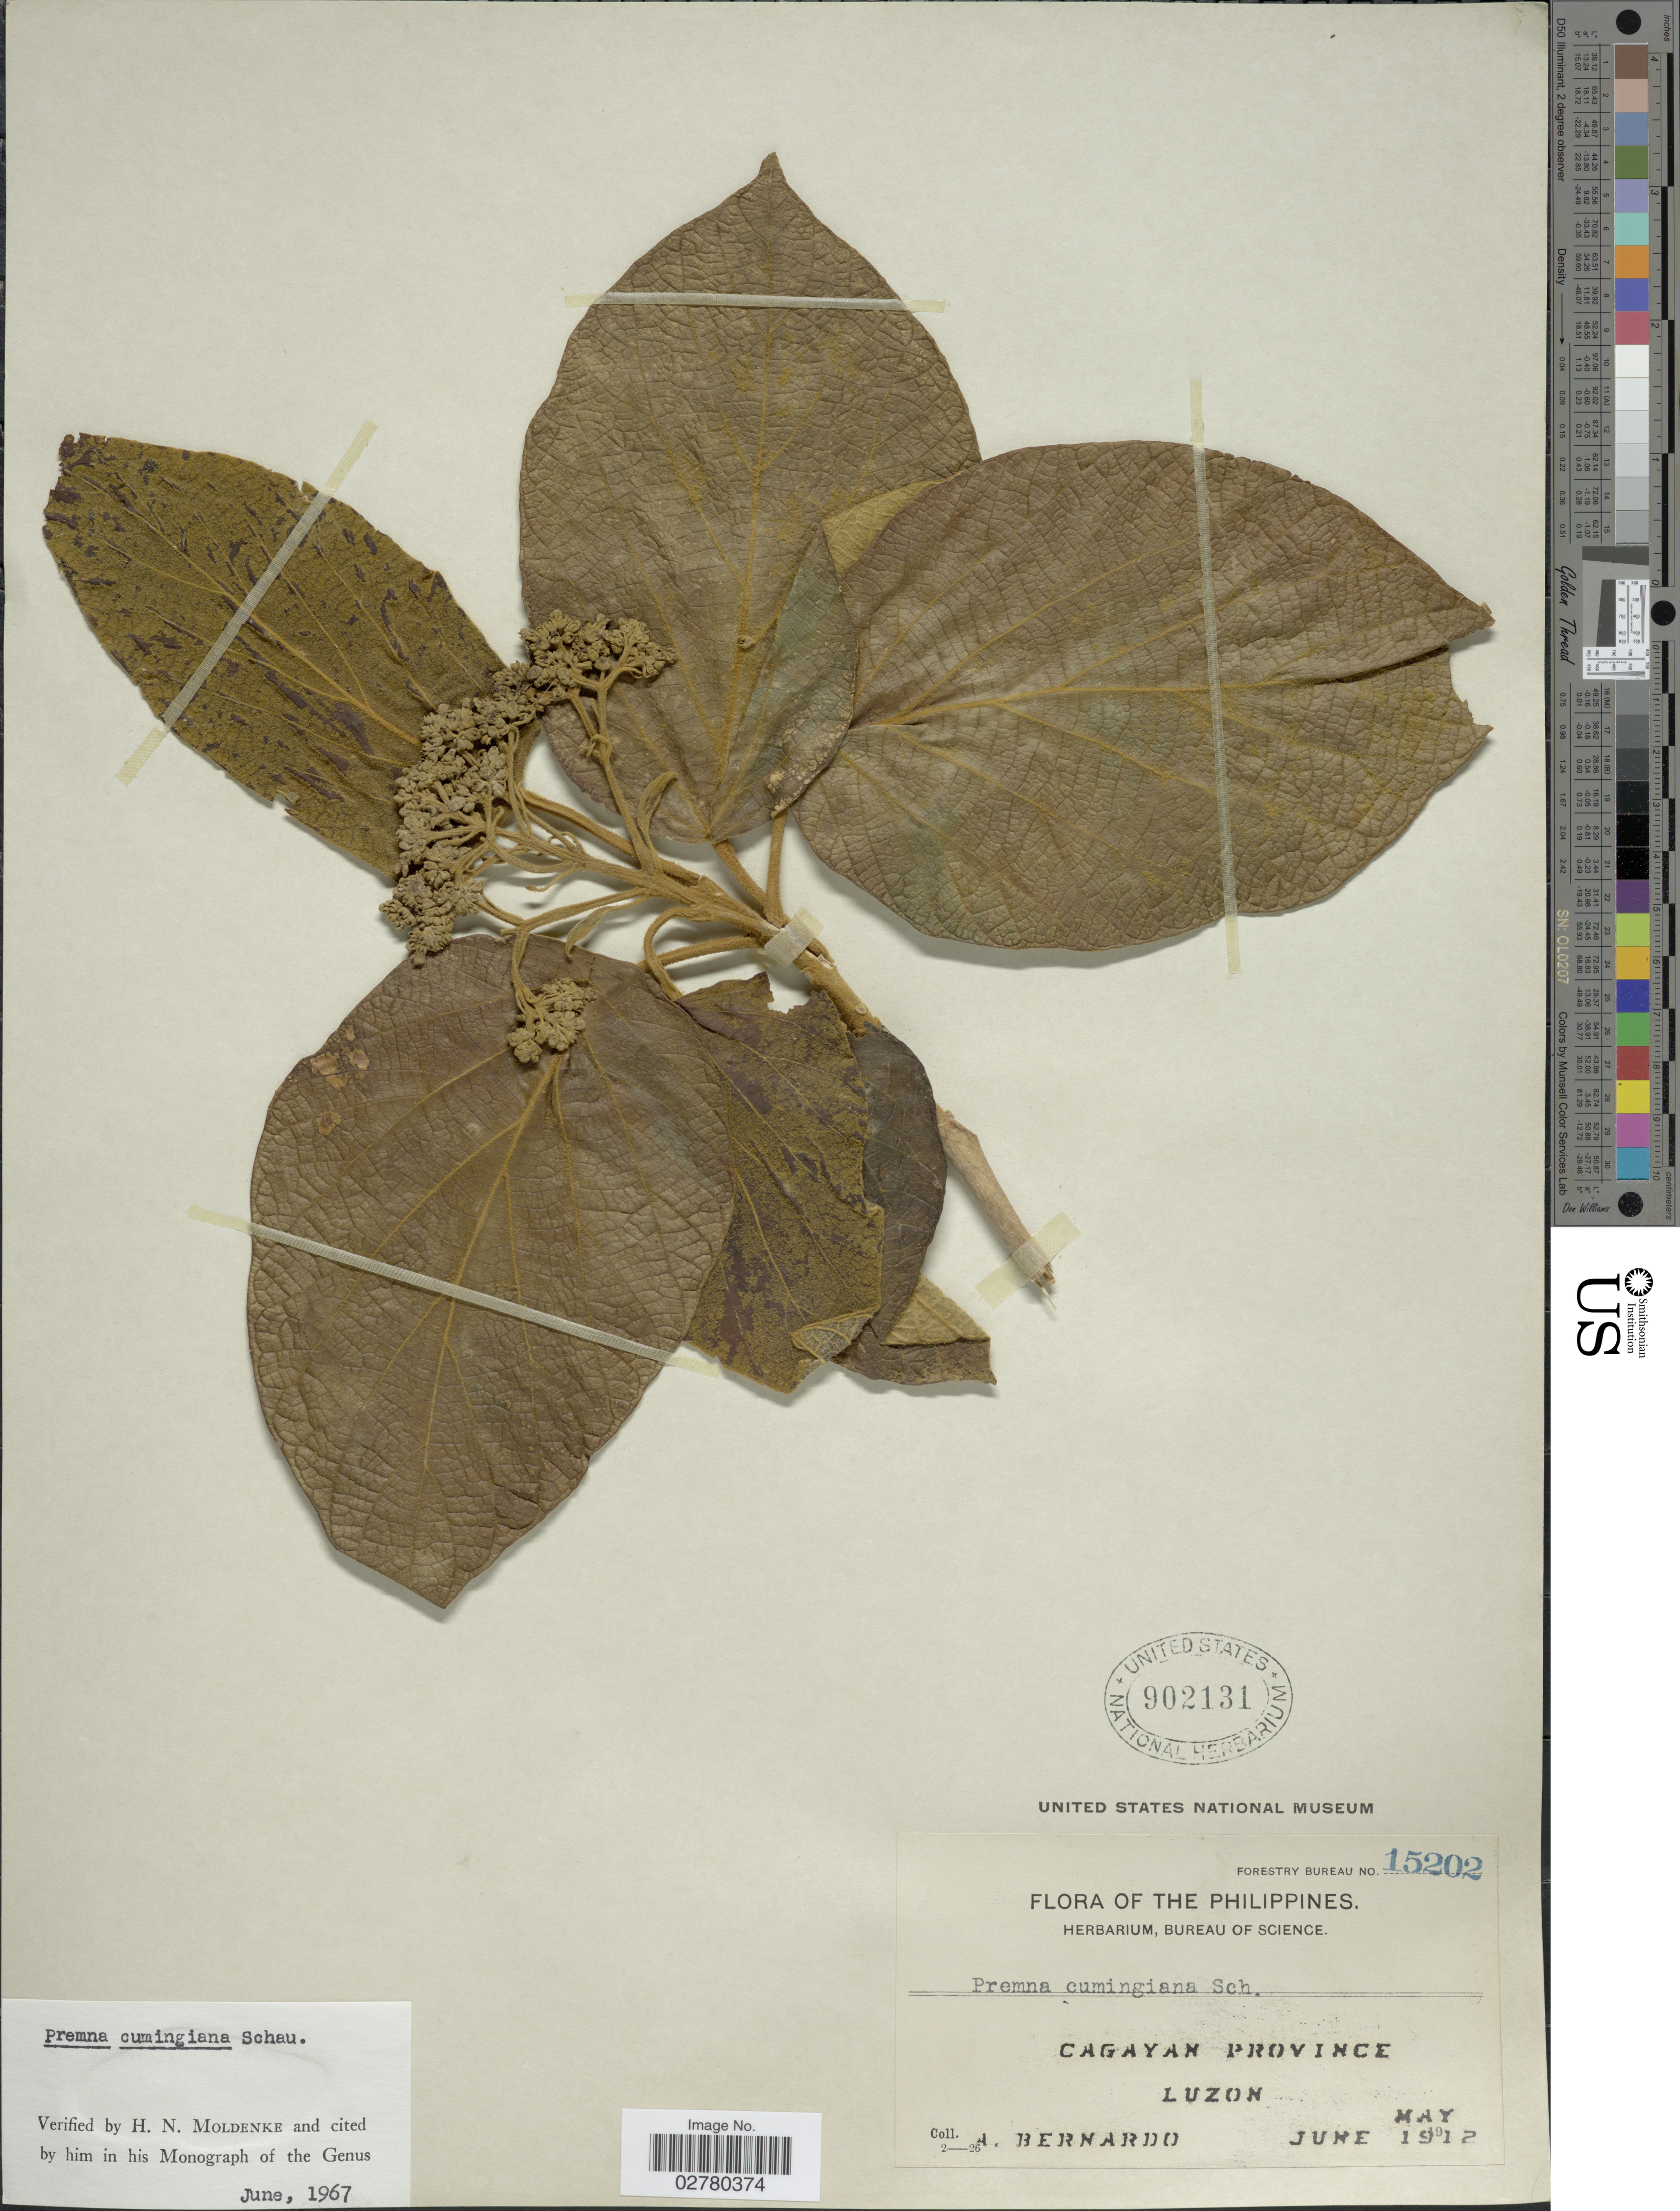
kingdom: Plantae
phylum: Tracheophyta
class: Magnoliopsida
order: Lamiales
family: Lamiaceae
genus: Premna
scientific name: Premna cumingiana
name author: Schauer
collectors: A. Bernardo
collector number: Forestry Bureau 15202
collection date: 1912-05/1912-06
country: Philippines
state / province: Cagayan Valley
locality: Cagayan Province, Luzon.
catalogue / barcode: US 902131